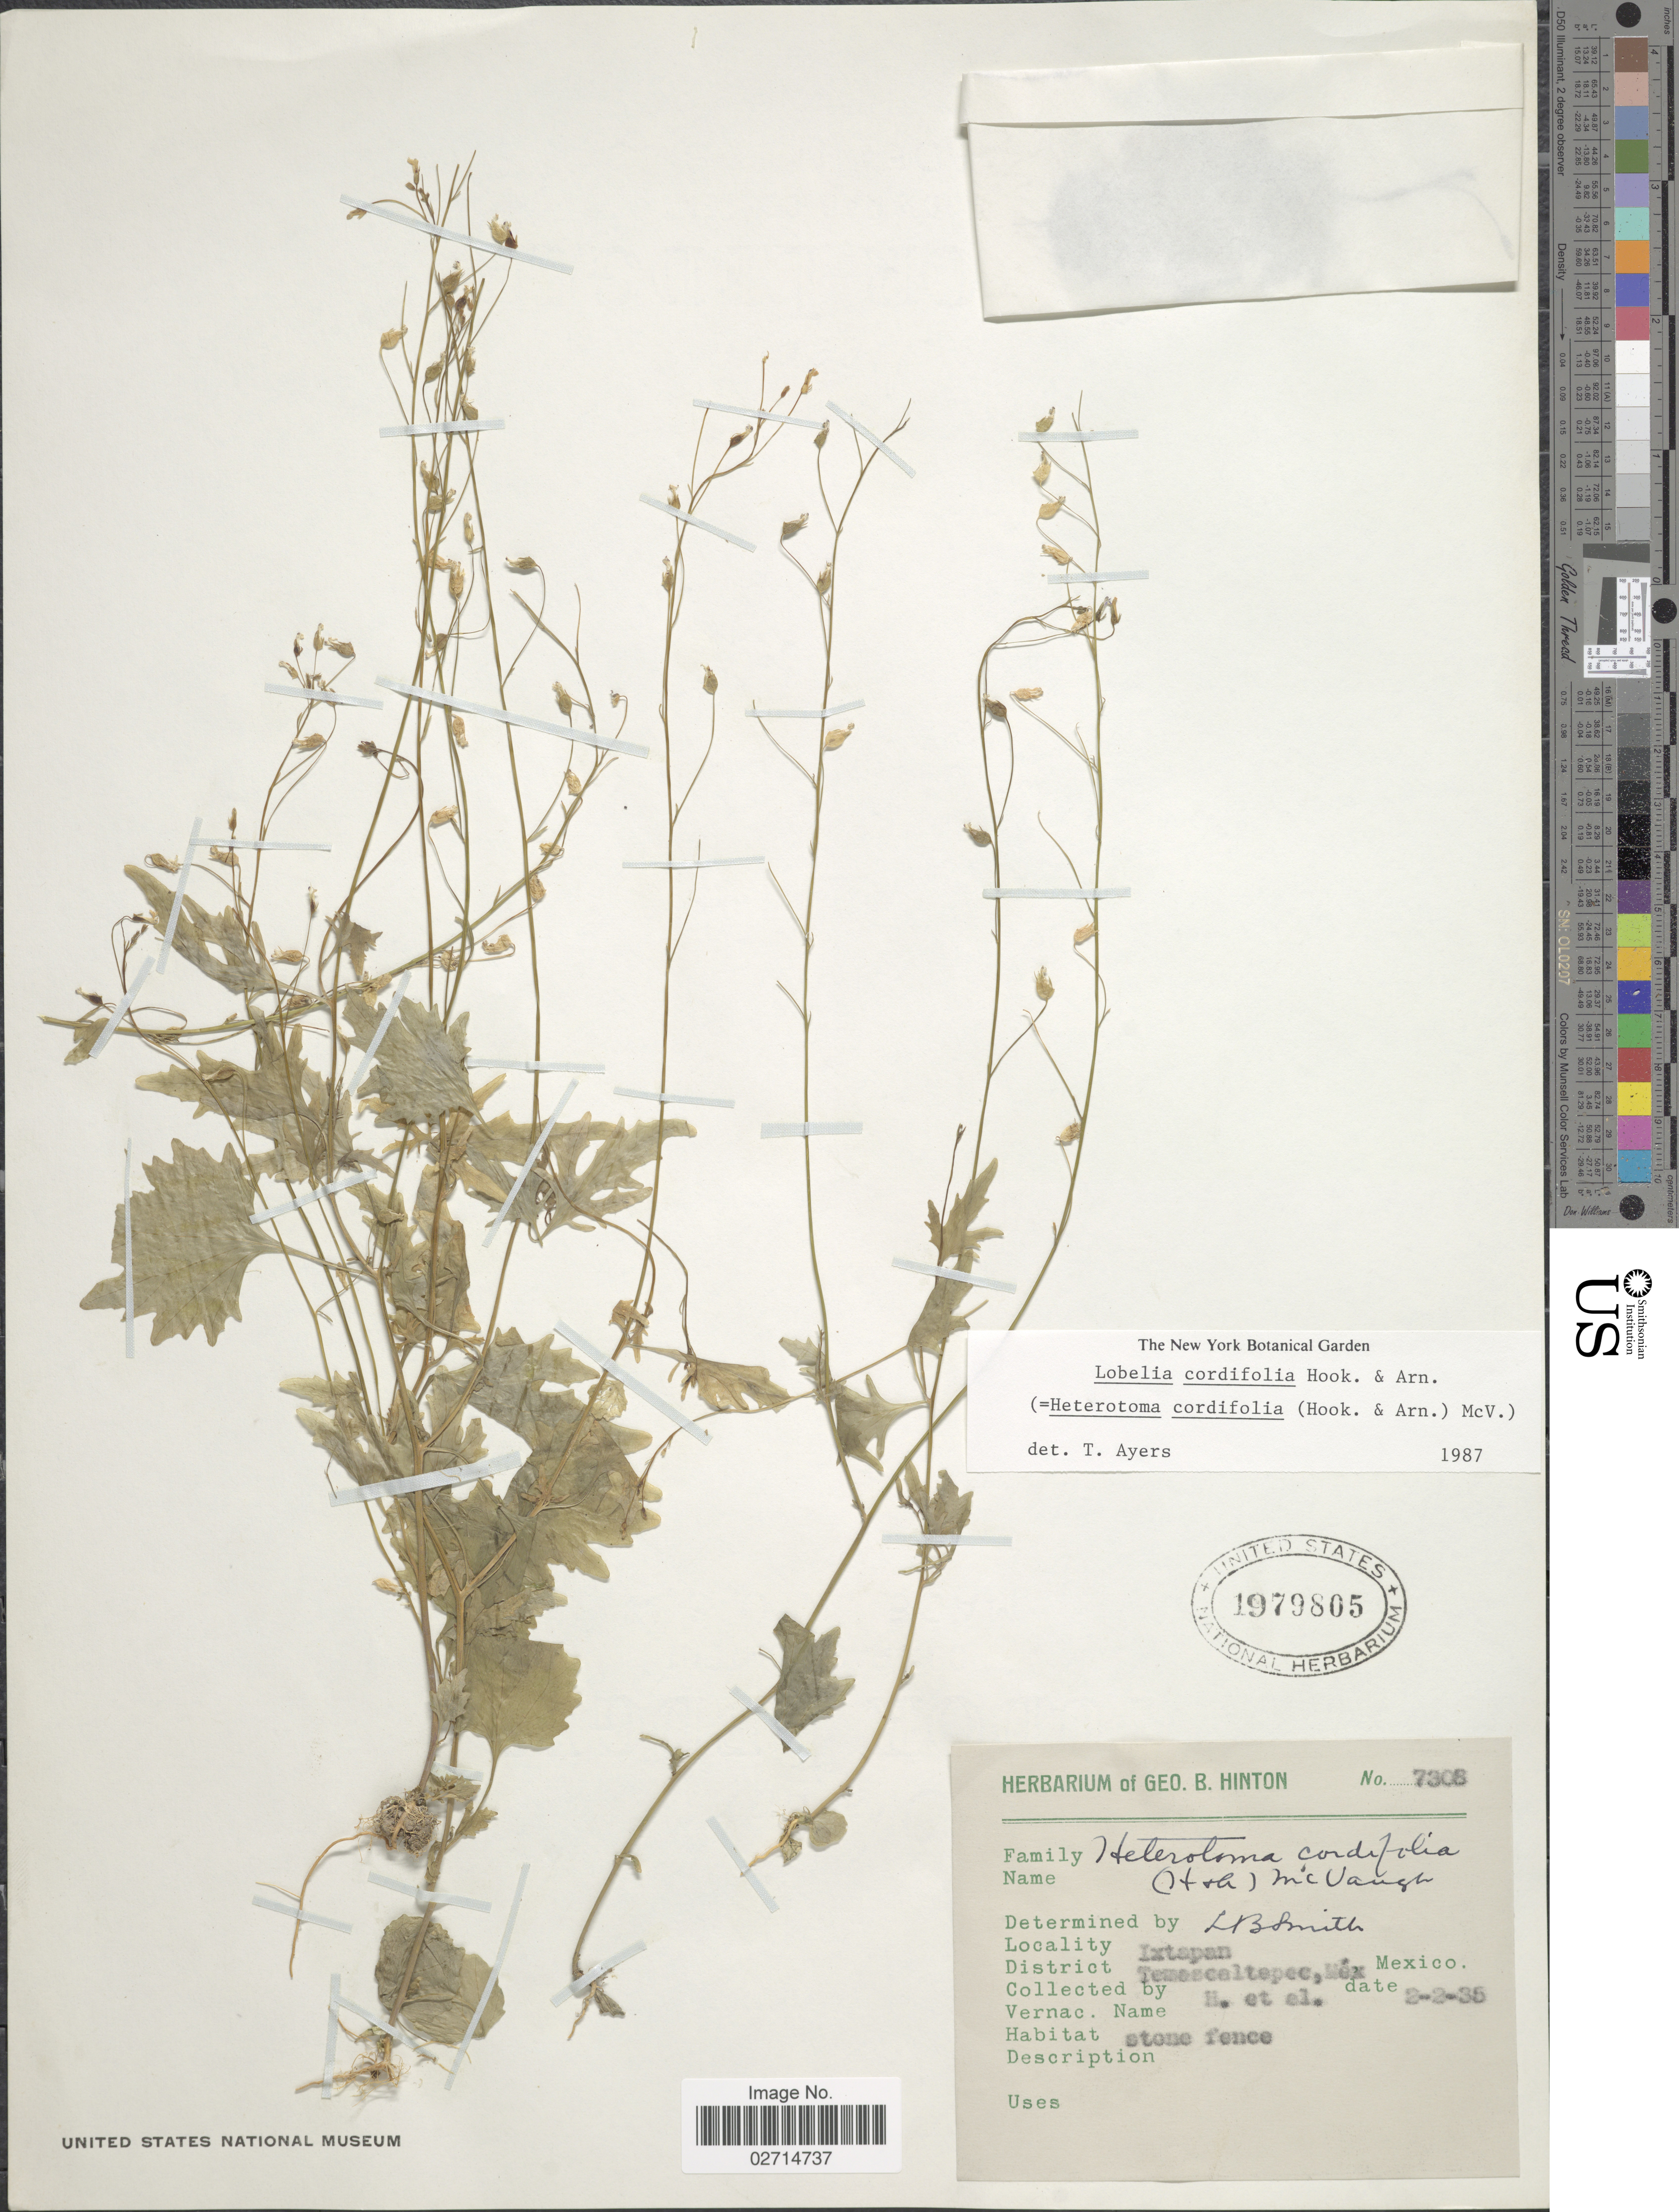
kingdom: Plantae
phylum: Tracheophyta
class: Magnoliopsida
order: Asterales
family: Campanulaceae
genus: Lobelia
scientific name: Lobelia cordifolia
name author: Hook. & Arn.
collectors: G. B. Hinton & et al.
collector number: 7308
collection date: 1935-02-02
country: Mexico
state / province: México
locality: Ixtapan. District: Temascaltepec.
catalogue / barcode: US 1979805